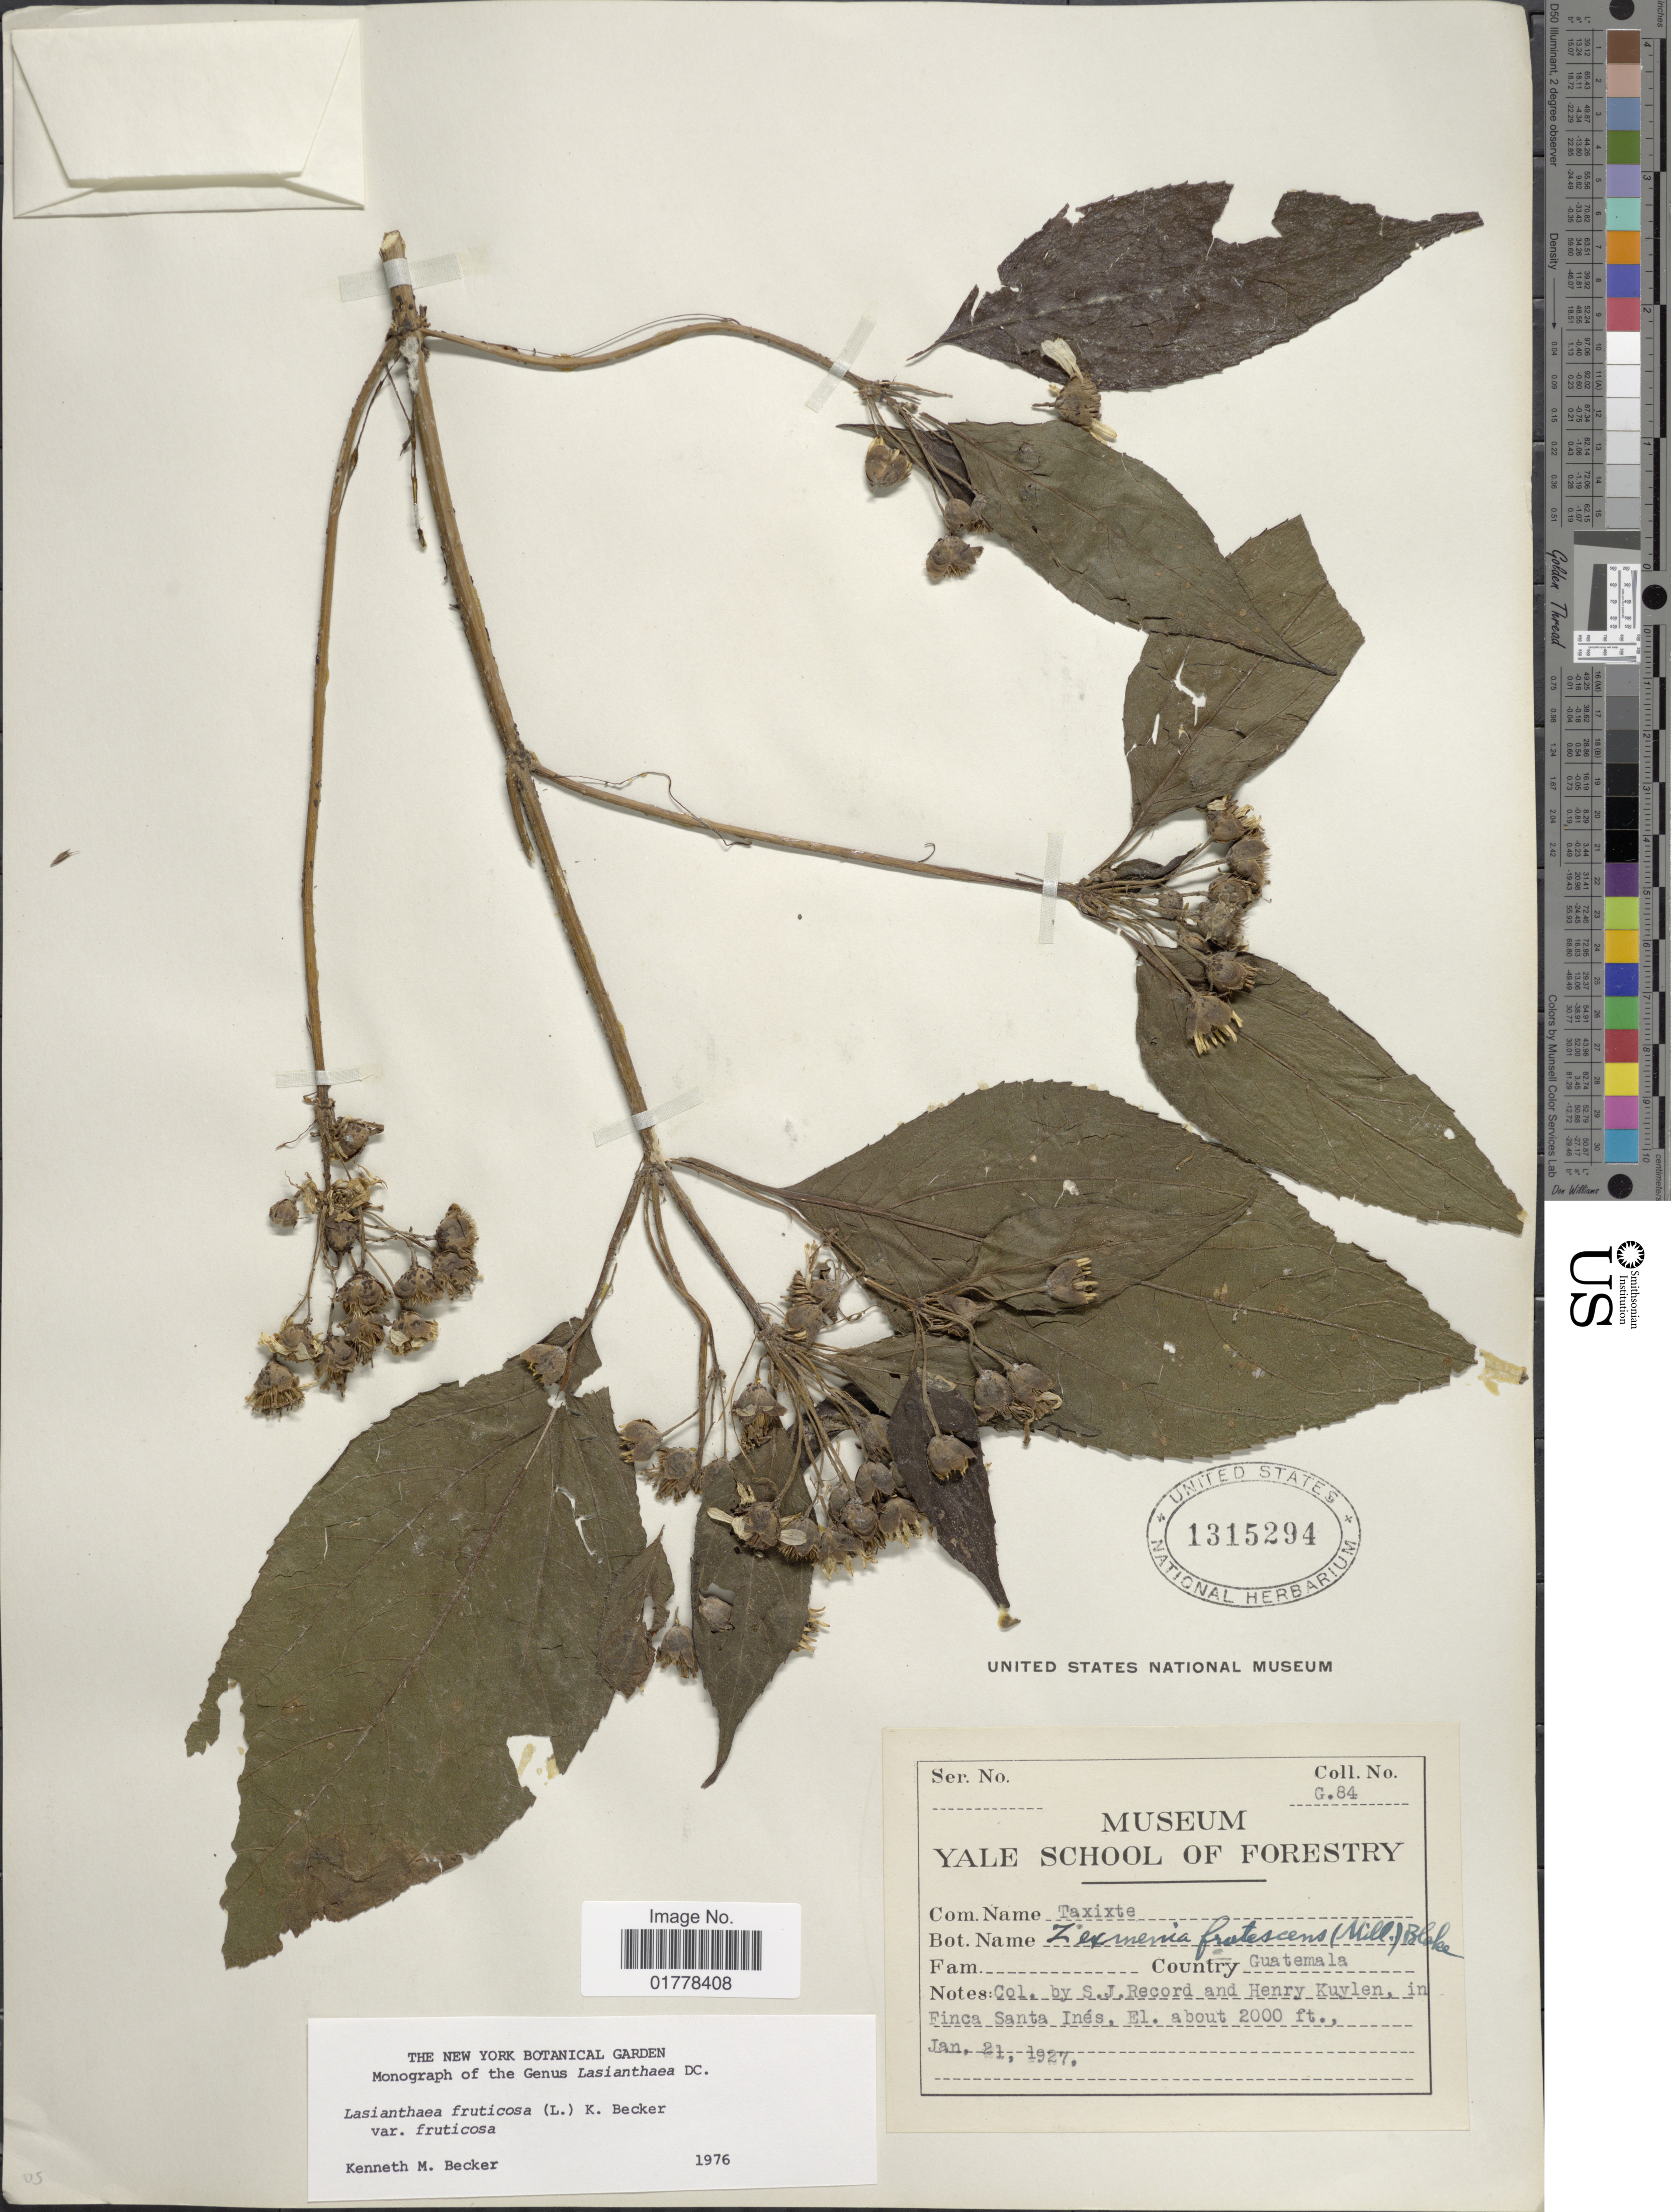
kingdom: Plantae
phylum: Tracheophyta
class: Magnoliopsida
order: Asterales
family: Asteraceae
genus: Lasianthaea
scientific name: Lasianthaea fruticosa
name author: (L.) K.M. Becker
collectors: S. J. Record & H. Kuylen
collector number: G.84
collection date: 1927-01-21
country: Guatemala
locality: Country Guatemala. Finca Santa Inés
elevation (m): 610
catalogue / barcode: US 1315294